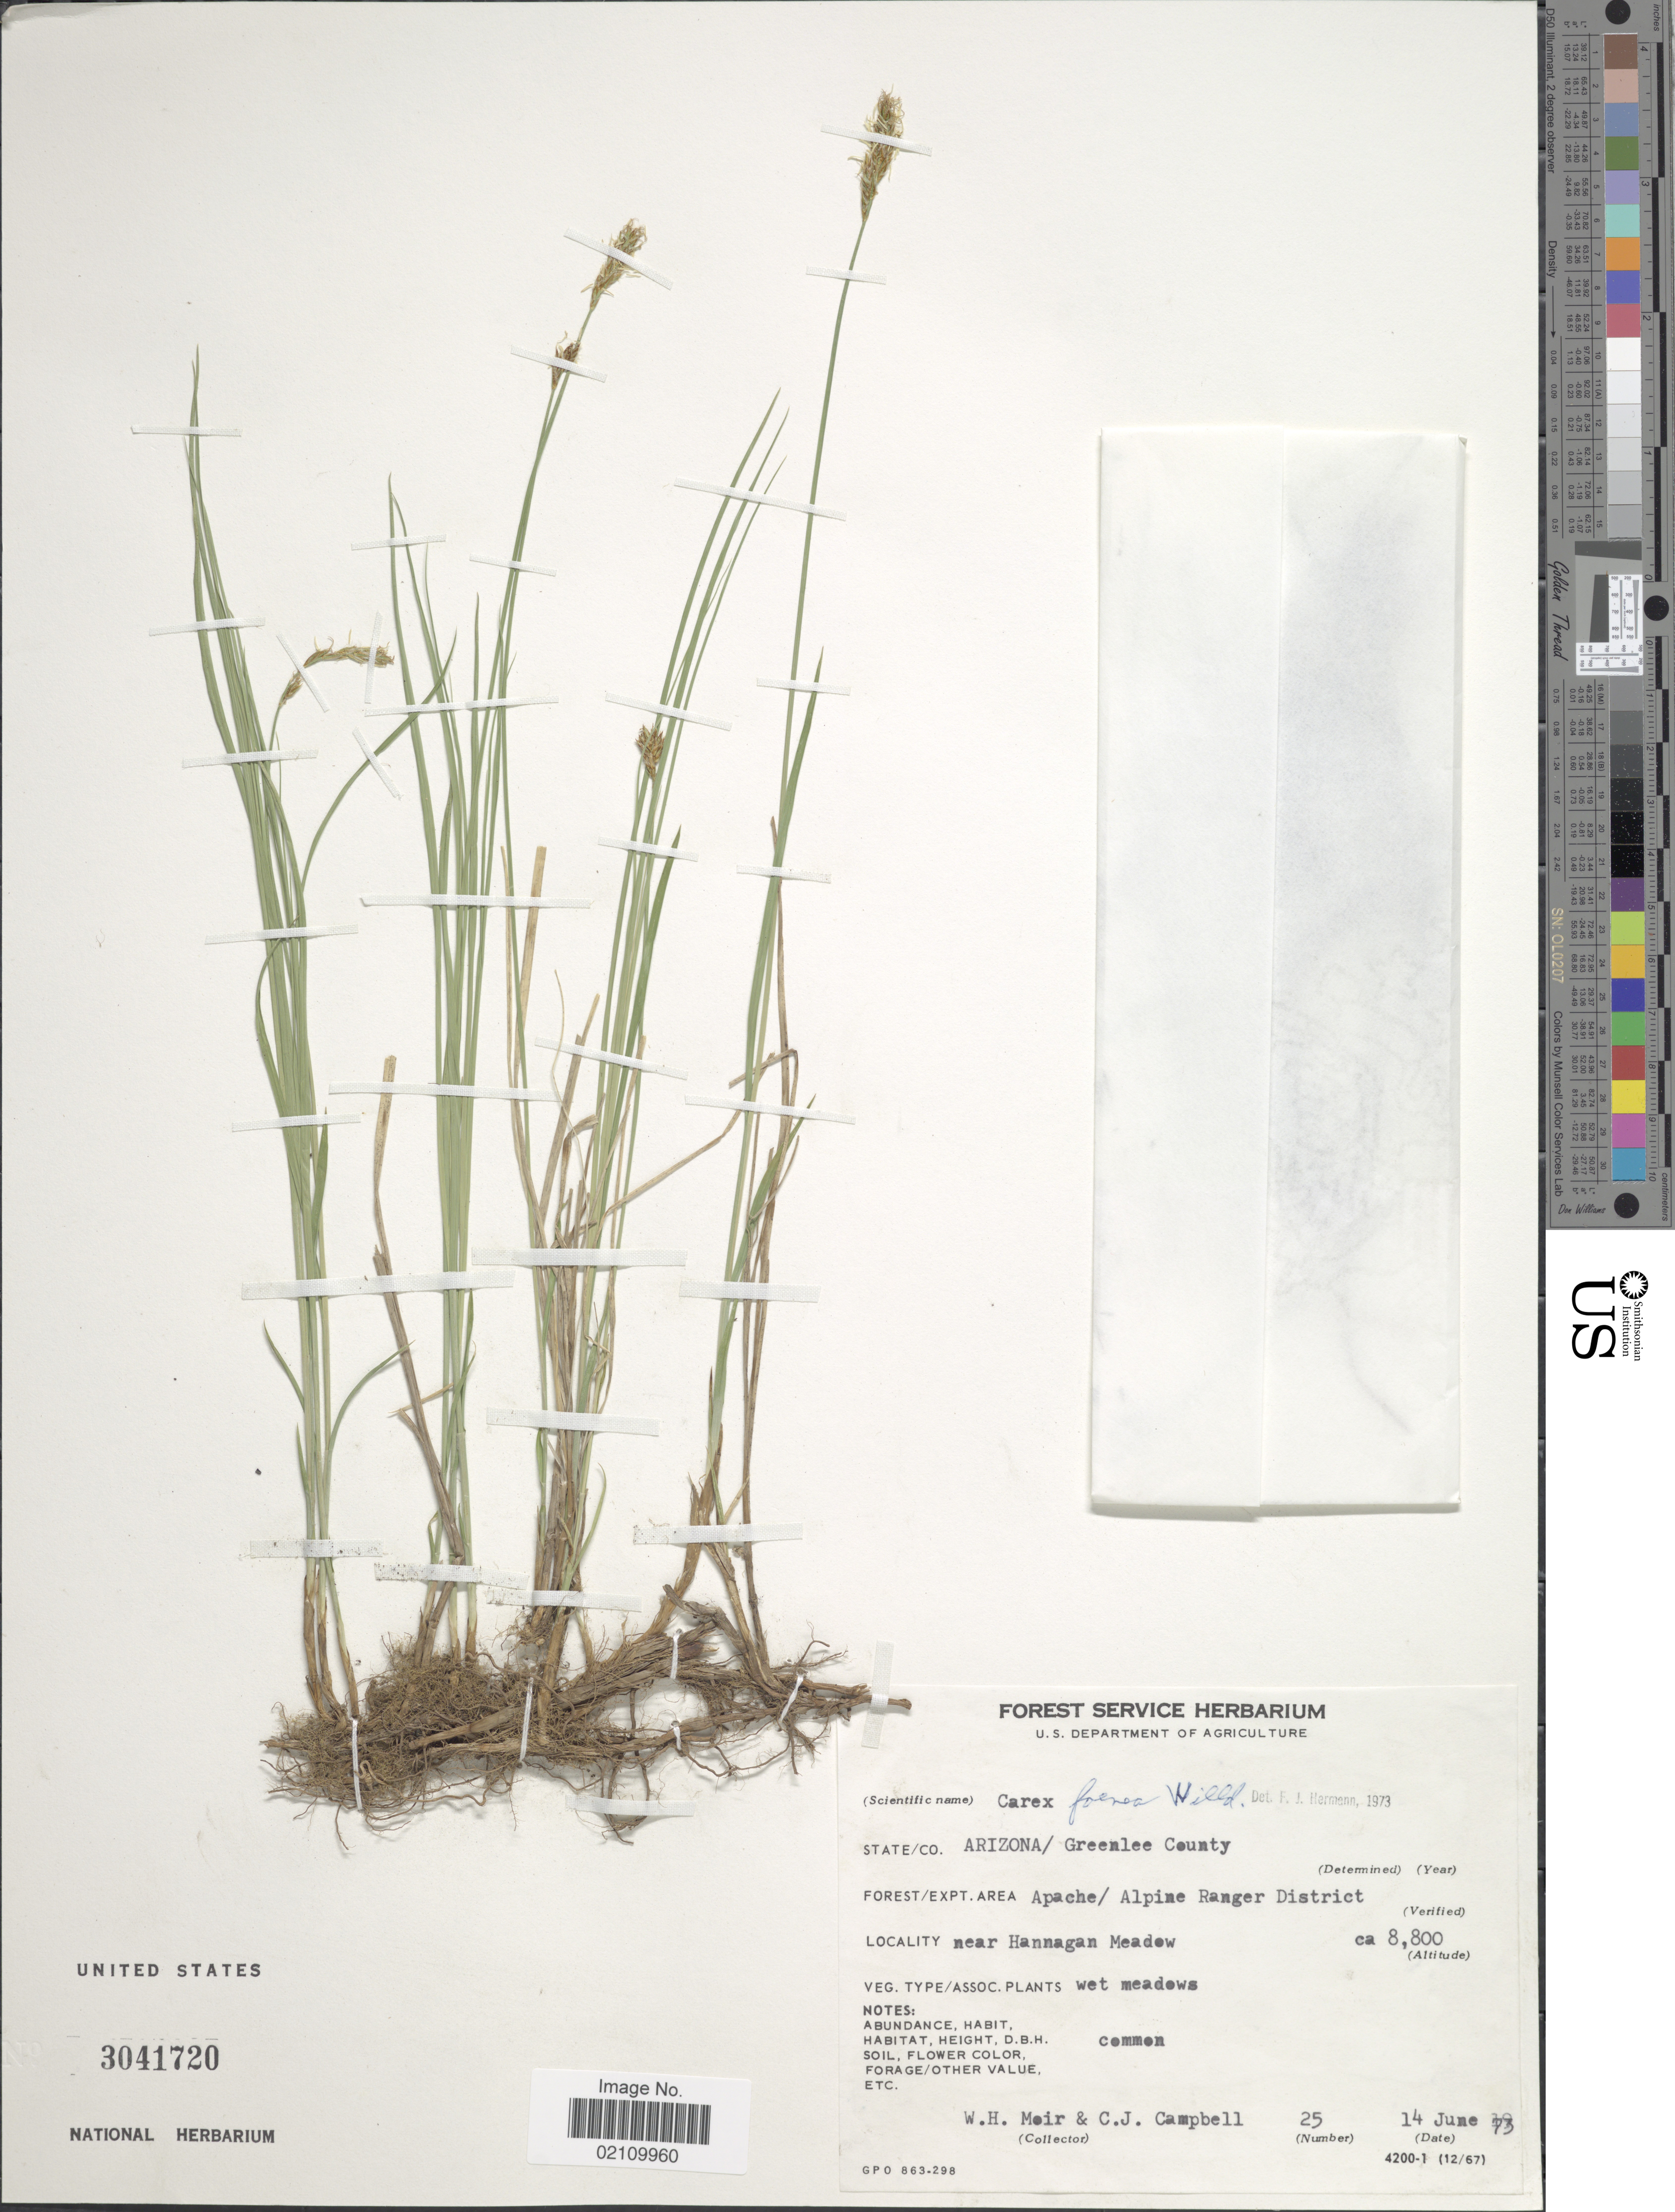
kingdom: Plantae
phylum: Tracheophyta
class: Liliopsida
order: Poales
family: Cyperaceae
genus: Carex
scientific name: Carex siccata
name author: Dewey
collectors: W. Moir & C. Campbell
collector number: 25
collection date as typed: Transcribed d/m/y: 14/6/73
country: United States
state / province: Arizona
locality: Greenlee County. Apache Forest. Alpine Ranger District, near Hannagan Meadow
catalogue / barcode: US 3041720